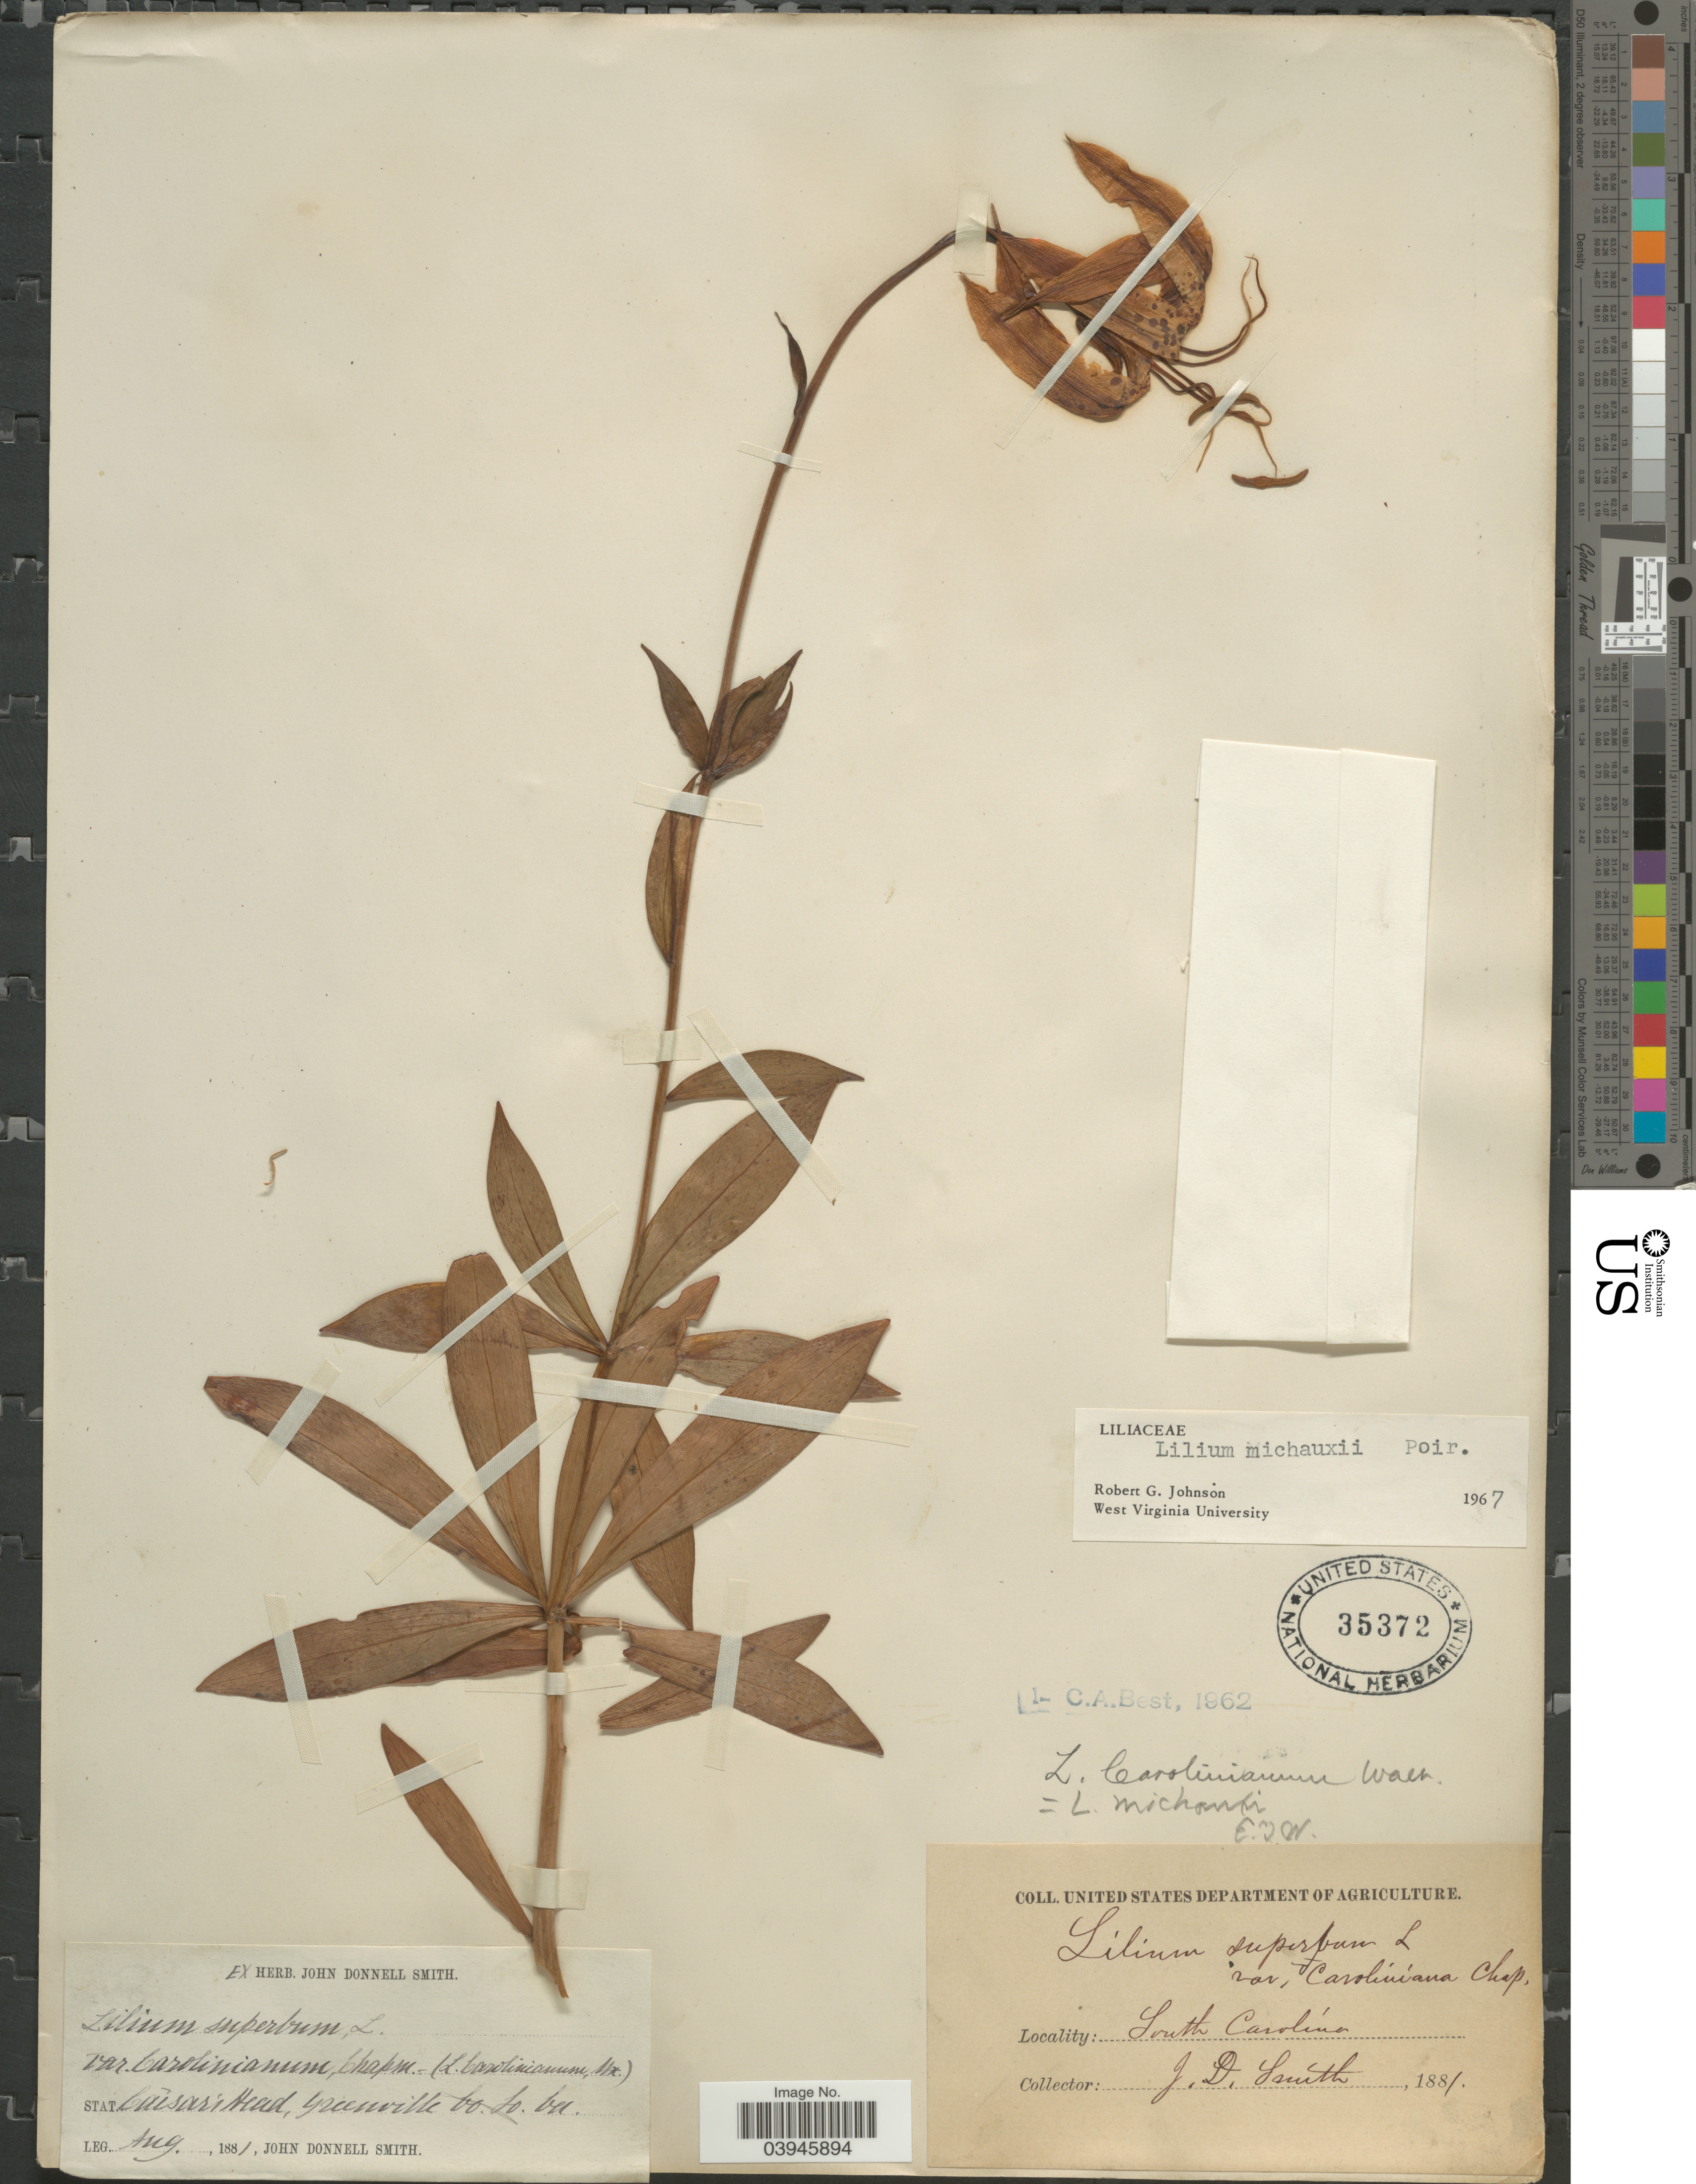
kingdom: Plantae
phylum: Tracheophyta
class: Liliopsida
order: Liliales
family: Liliaceae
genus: Lilium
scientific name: Lilium michauxii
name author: Poir.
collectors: J. Donnell Smith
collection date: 1881-08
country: United States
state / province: South Carolina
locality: Stat. Caisari Head, Greenville.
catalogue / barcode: US 35372